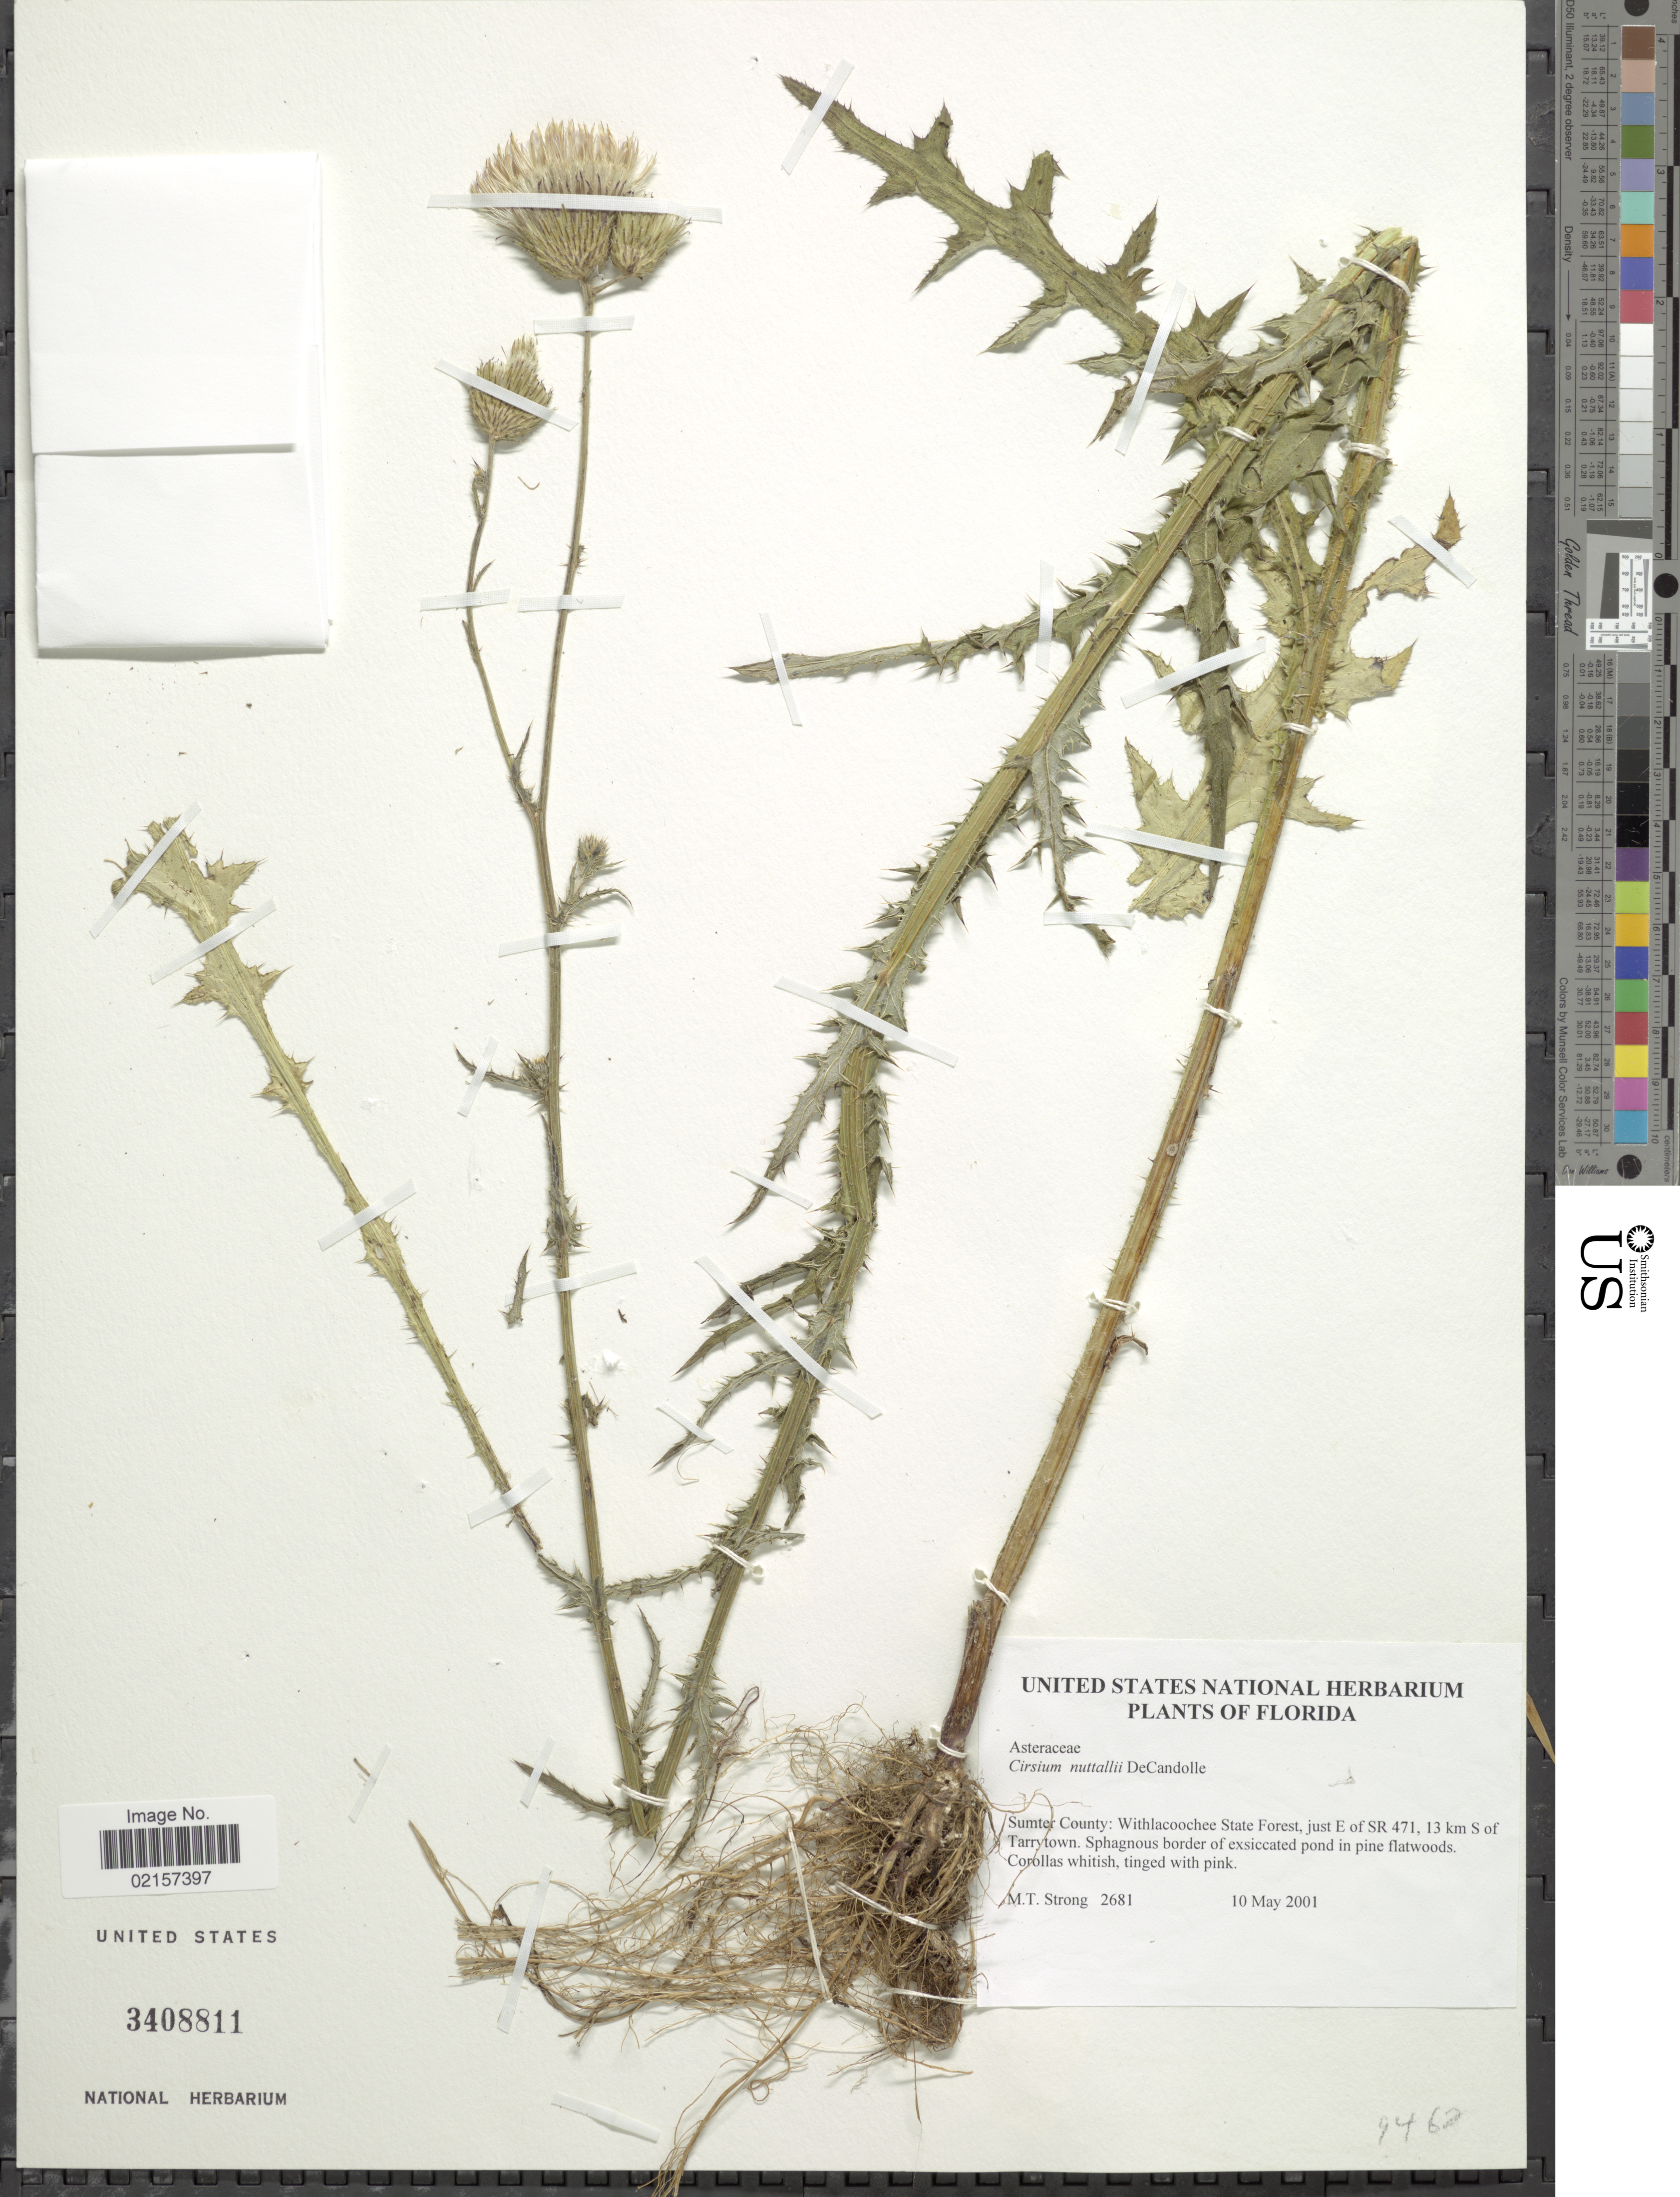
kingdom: Plantae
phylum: Tracheophyta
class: Magnoliopsida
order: Asterales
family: Asteraceae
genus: Cirsium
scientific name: Cirsium nuttali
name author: DC.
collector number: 2681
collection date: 2001-05-10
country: United States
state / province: Florida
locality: Sumter County: Whitlacoochee State Forest, just E of SR 471, 13 km S of Tarrytownm Sphagnous border of exsiccated pond in pine flatwoods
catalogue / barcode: US 3408811